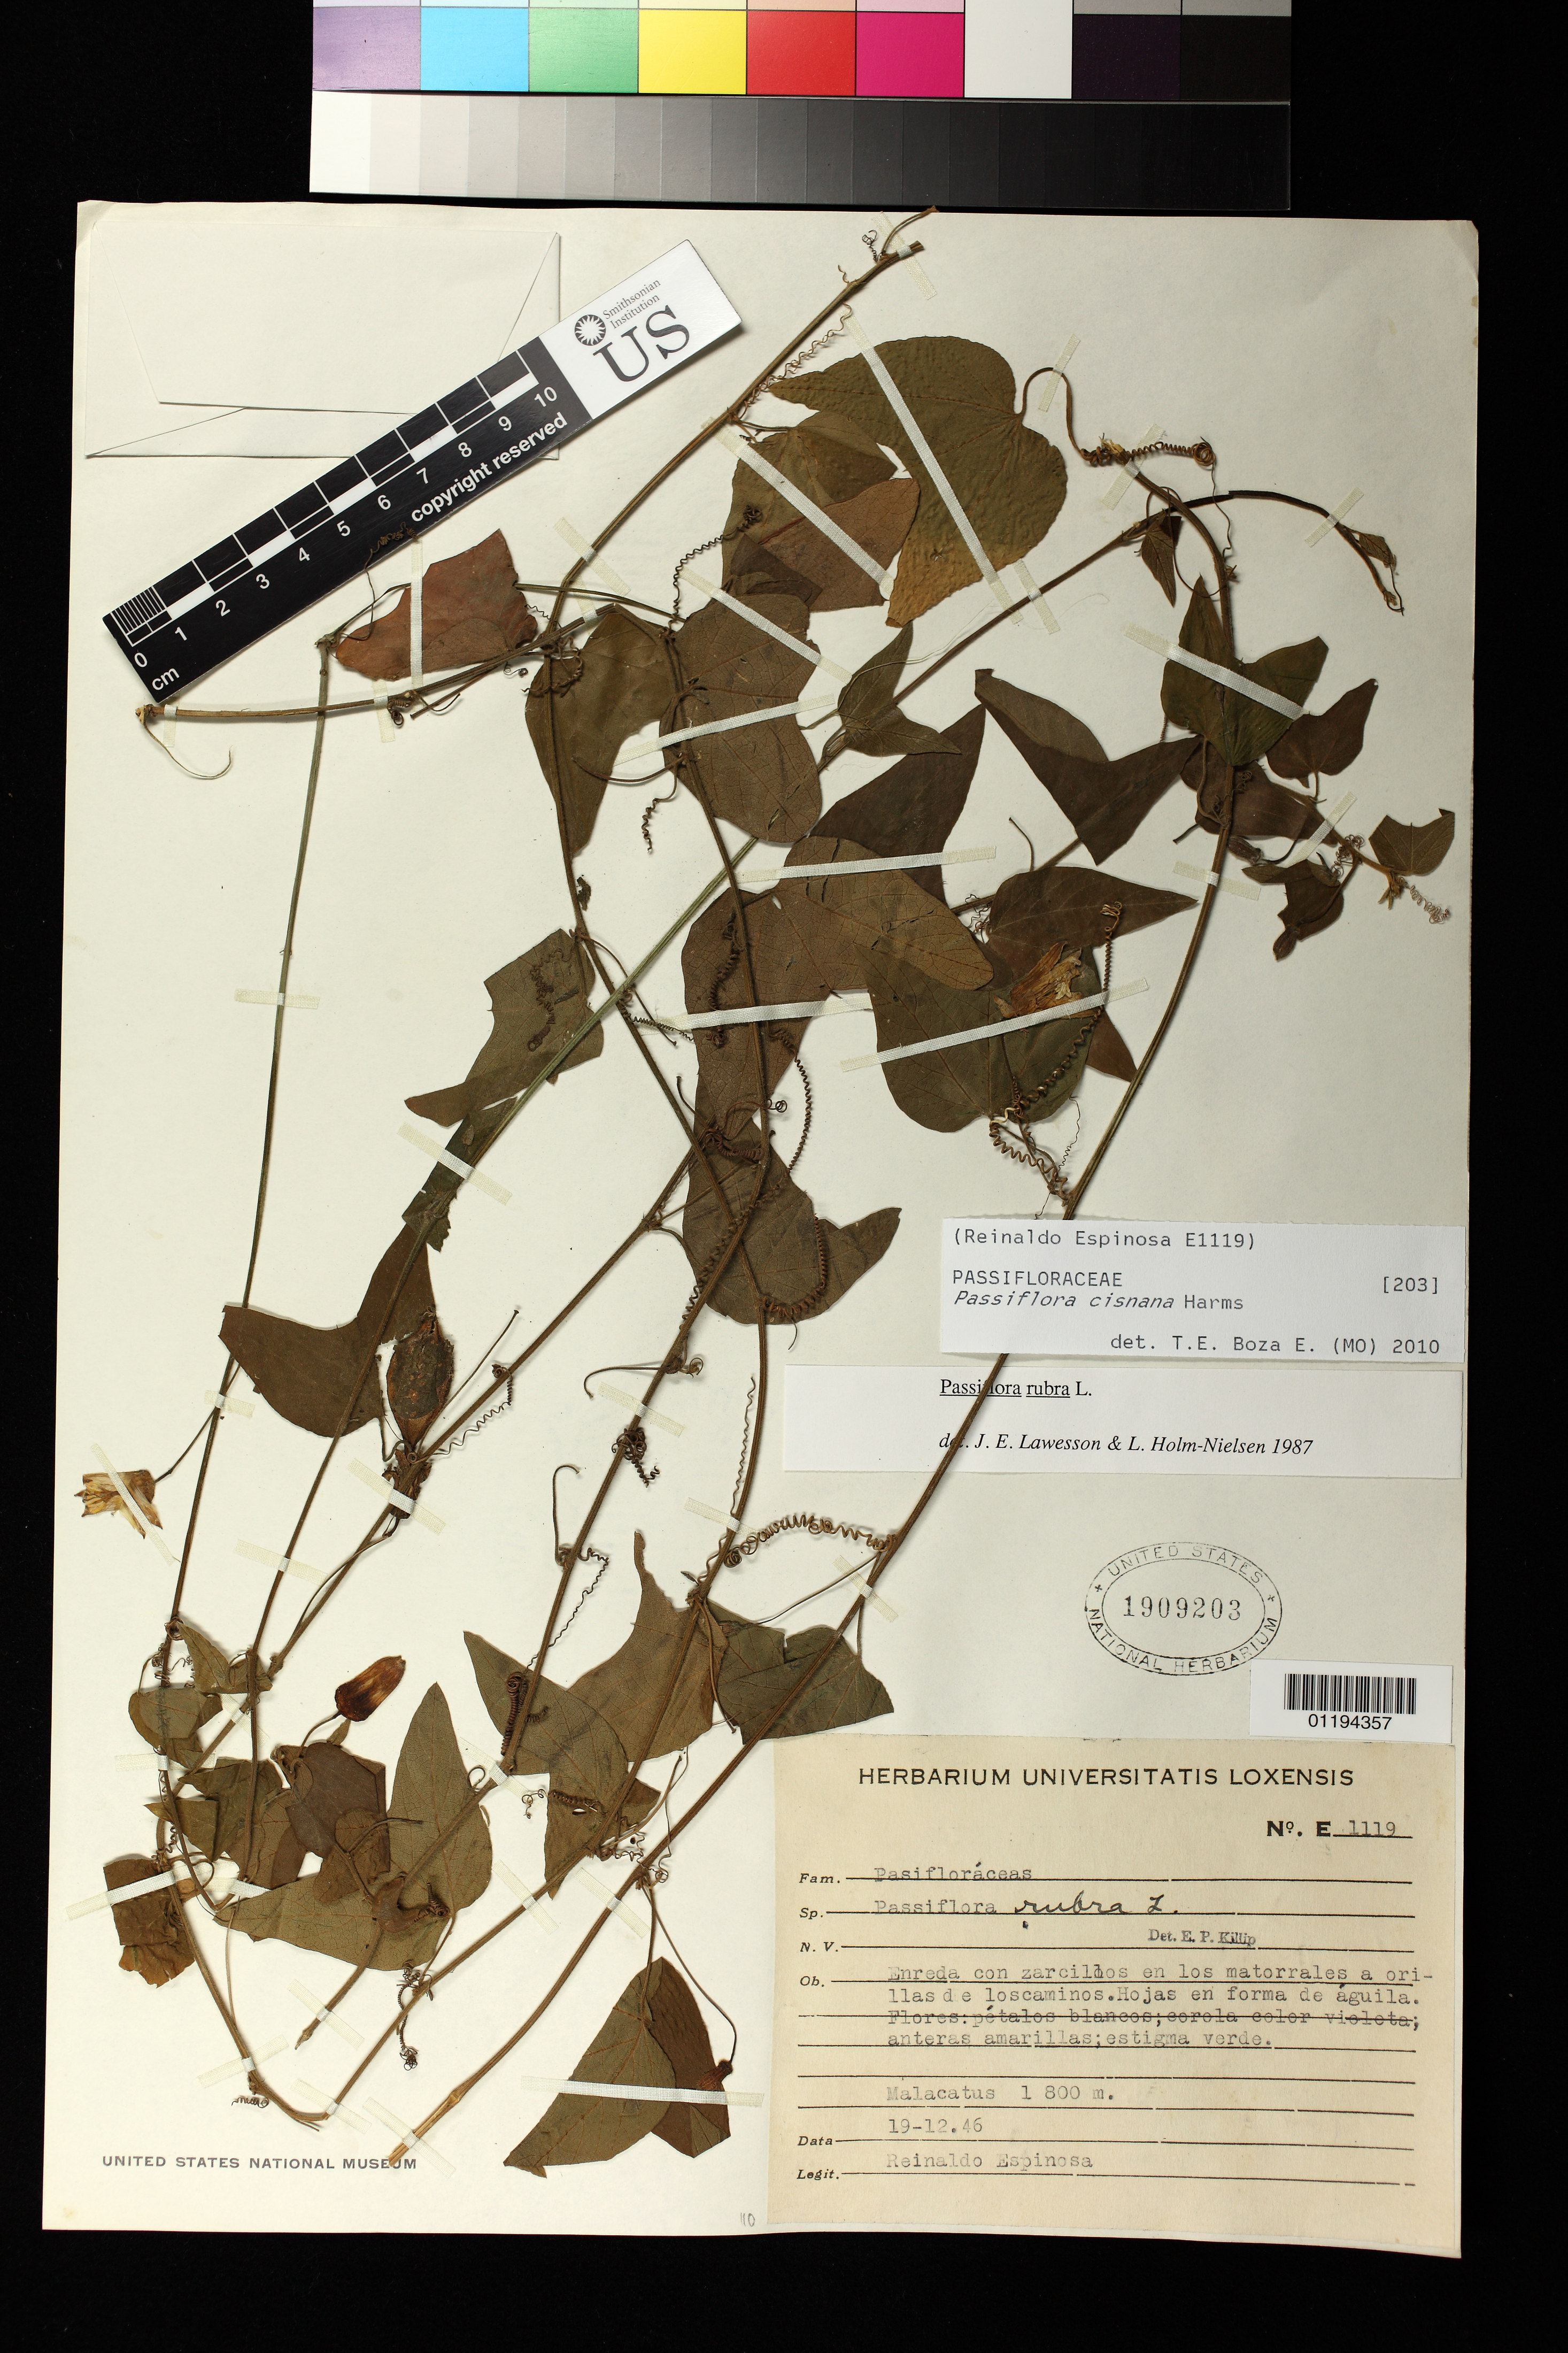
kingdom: Plantae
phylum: Tracheophyta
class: Magnoliopsida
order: Malpighiales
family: Passifloraceae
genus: Passiflora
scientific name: Passiflora cisnana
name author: Harms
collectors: R. Espinosa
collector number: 1119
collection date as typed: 19 Dec 1946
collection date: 1946-12-19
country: Ecuador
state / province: Loja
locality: Malacatus. Enreda con zarcillos en los matorrales a orillas de los caminos.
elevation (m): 1800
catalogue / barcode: US 1909203